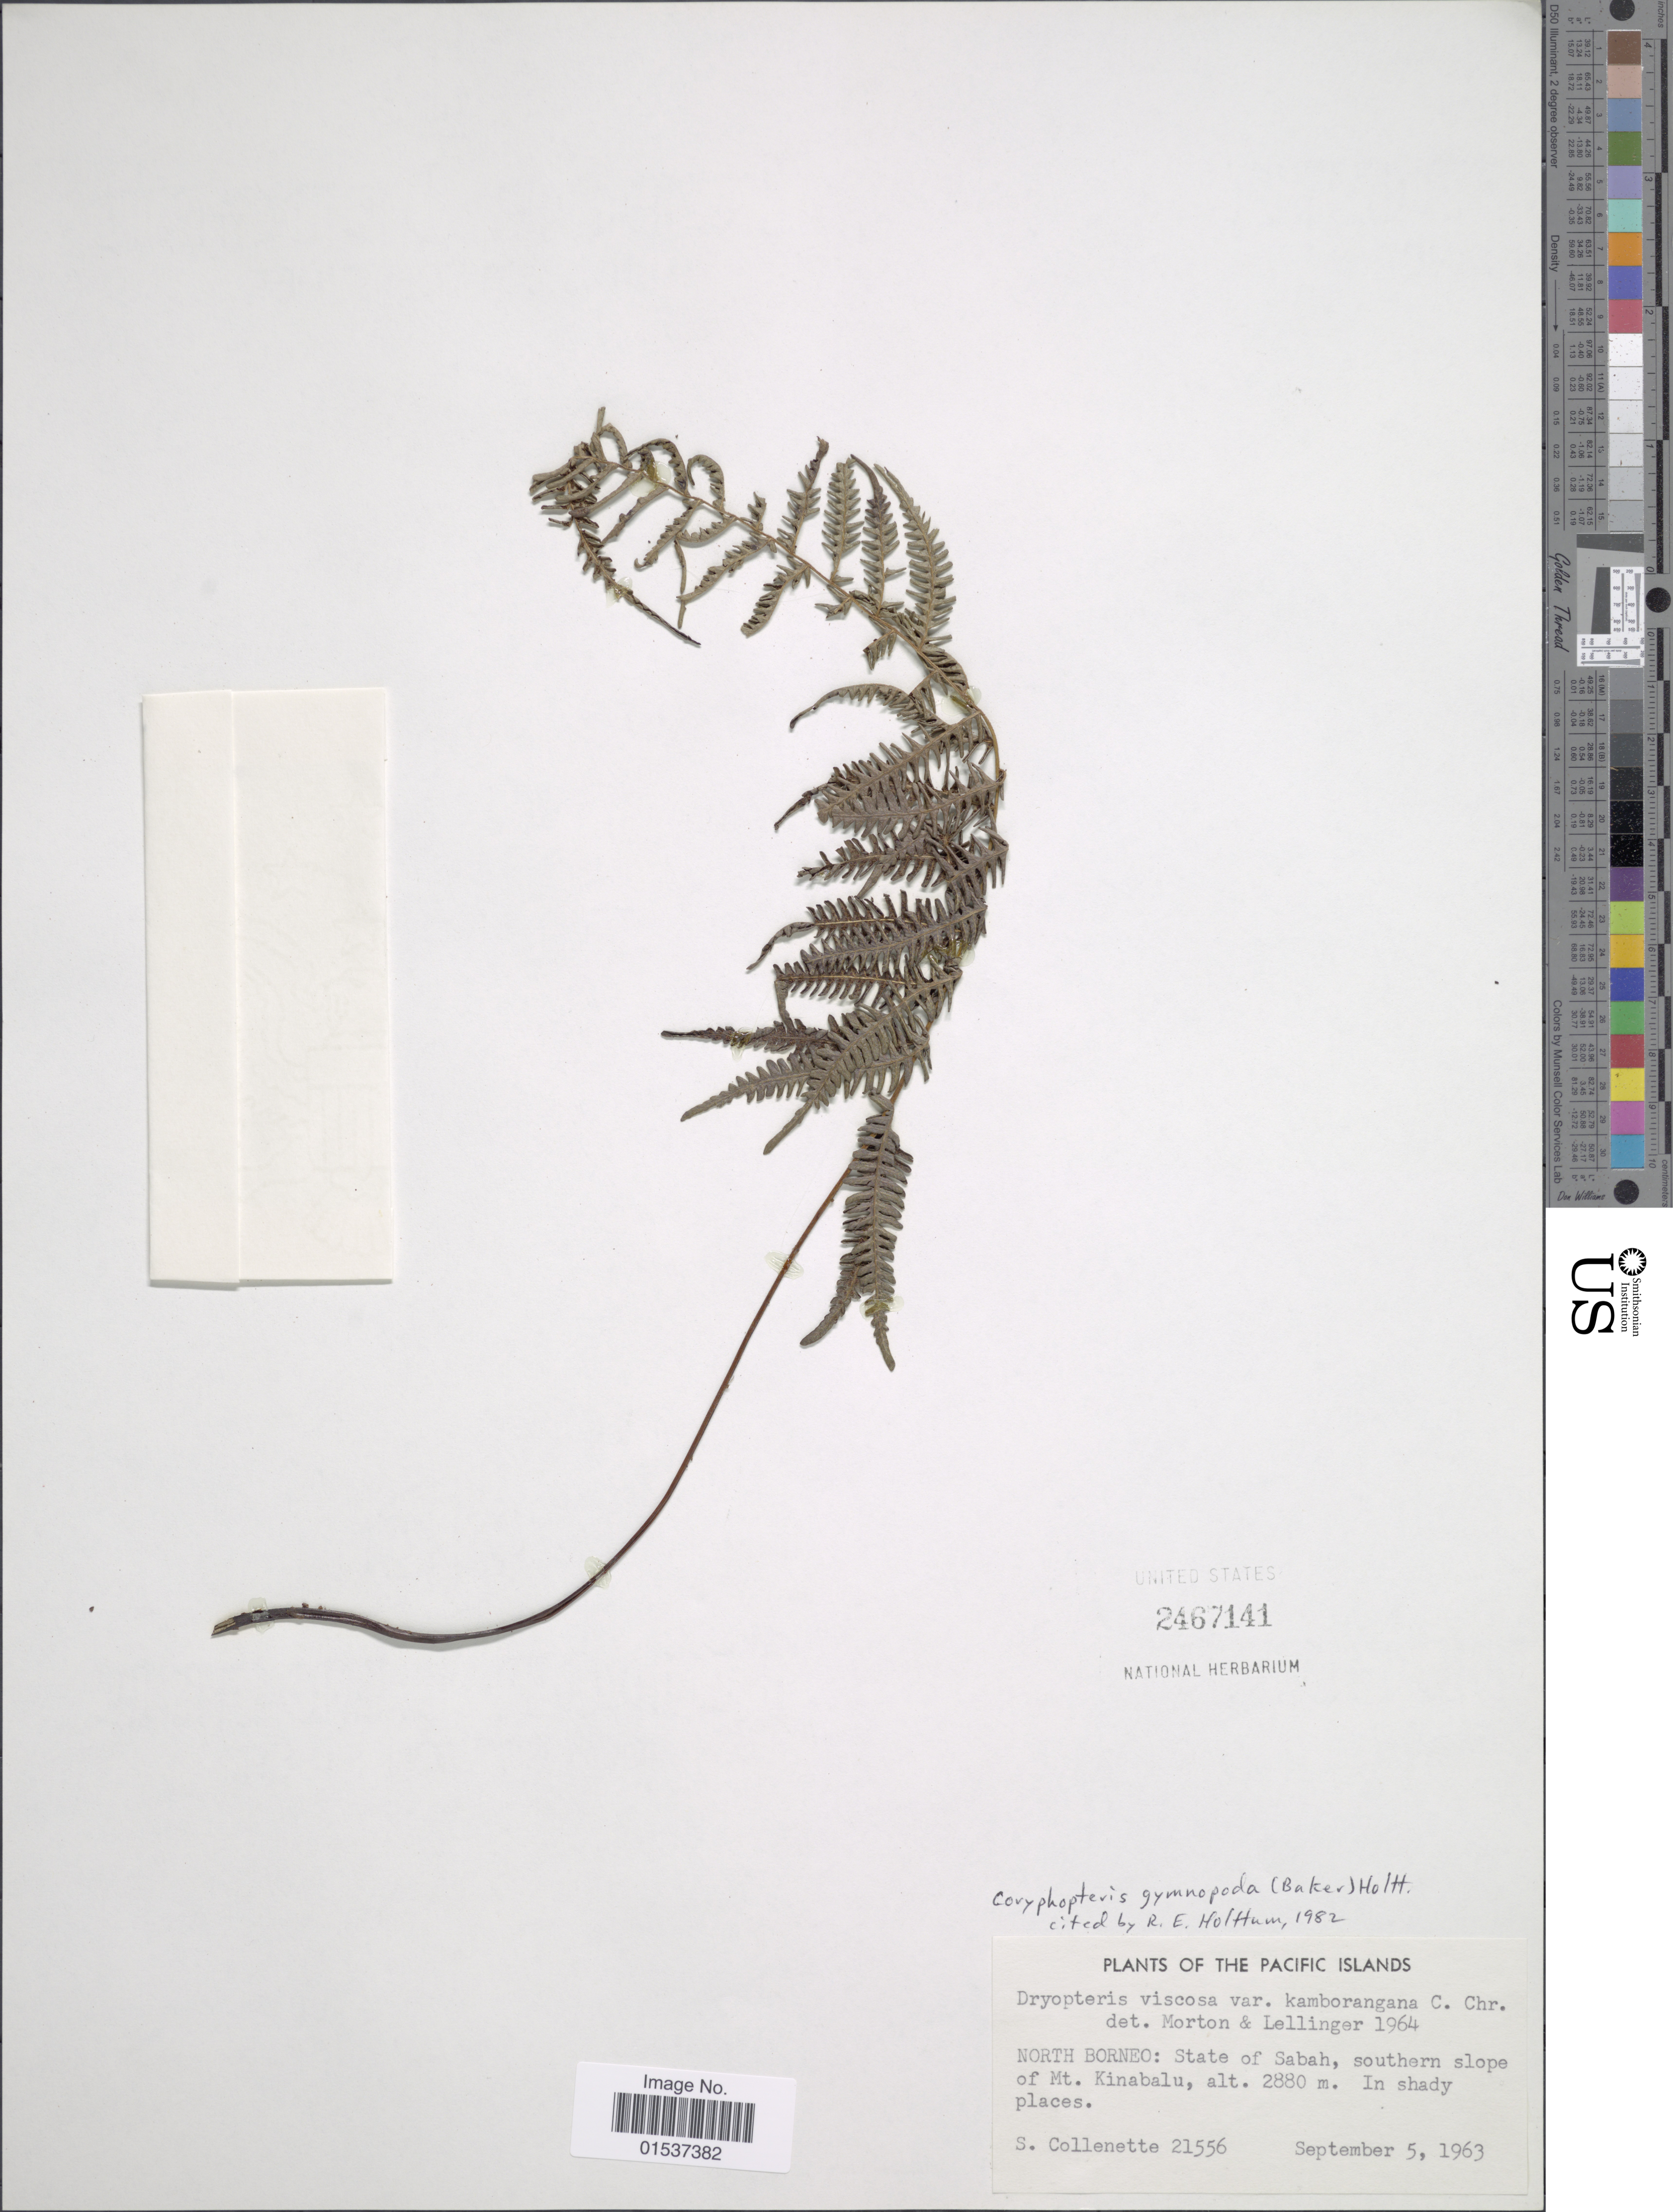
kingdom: Plantae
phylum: Tracheophyta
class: Polypodiopsida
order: Polypodiales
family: Thelypteridaceae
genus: Coryphopteris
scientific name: Coryphopteris gymnopoda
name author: (Baker) Holttum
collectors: S. Collenette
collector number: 21556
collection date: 1963-09-05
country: Malaysia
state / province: Sabah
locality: North Borneo: State of Sabah, southern slope of Mt. Kinabalu.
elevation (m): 2880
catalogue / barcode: US 2467141